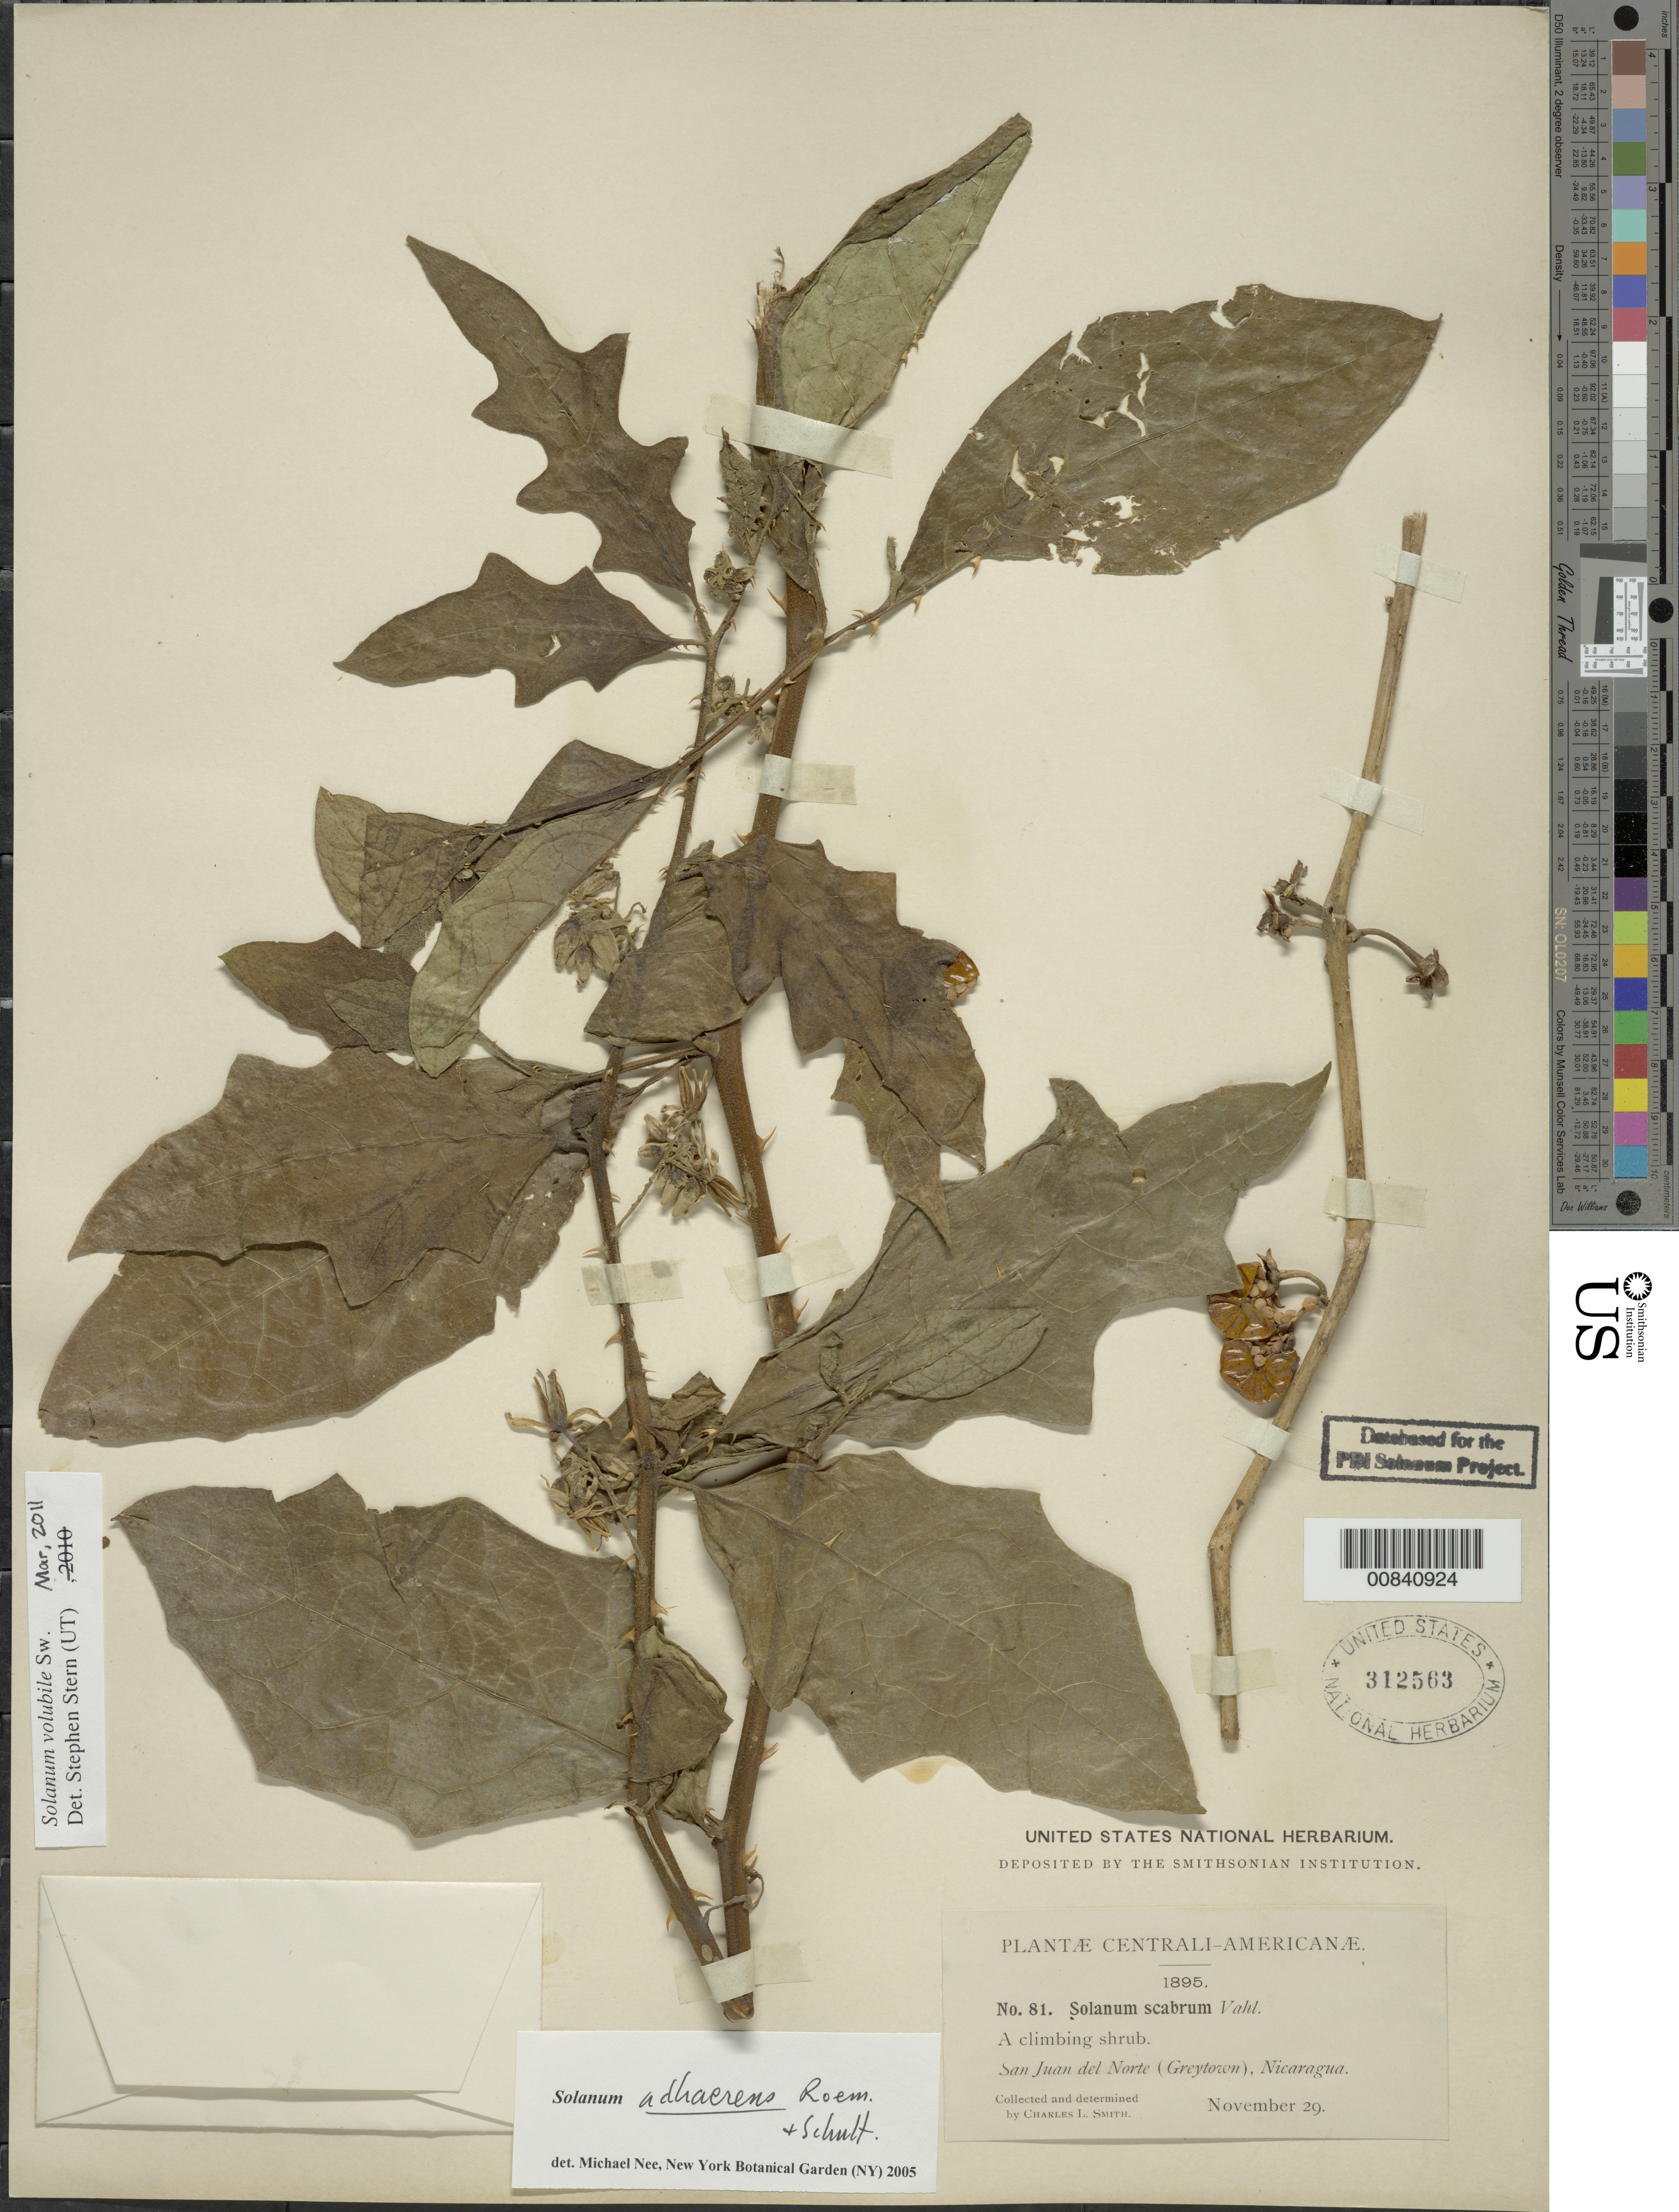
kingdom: Plantae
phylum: Tracheophyta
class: Magnoliopsida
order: Solanales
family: Solanaceae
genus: Solanum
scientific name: Solanum volubile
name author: Sw.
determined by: Stern, Stephen, (UNITED STATES)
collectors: C. L. Smith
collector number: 81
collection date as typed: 29 Nov 1895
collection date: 1895-11-29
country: Nicaragua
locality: San Juan del Norte (Greytown).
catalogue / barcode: US 312563